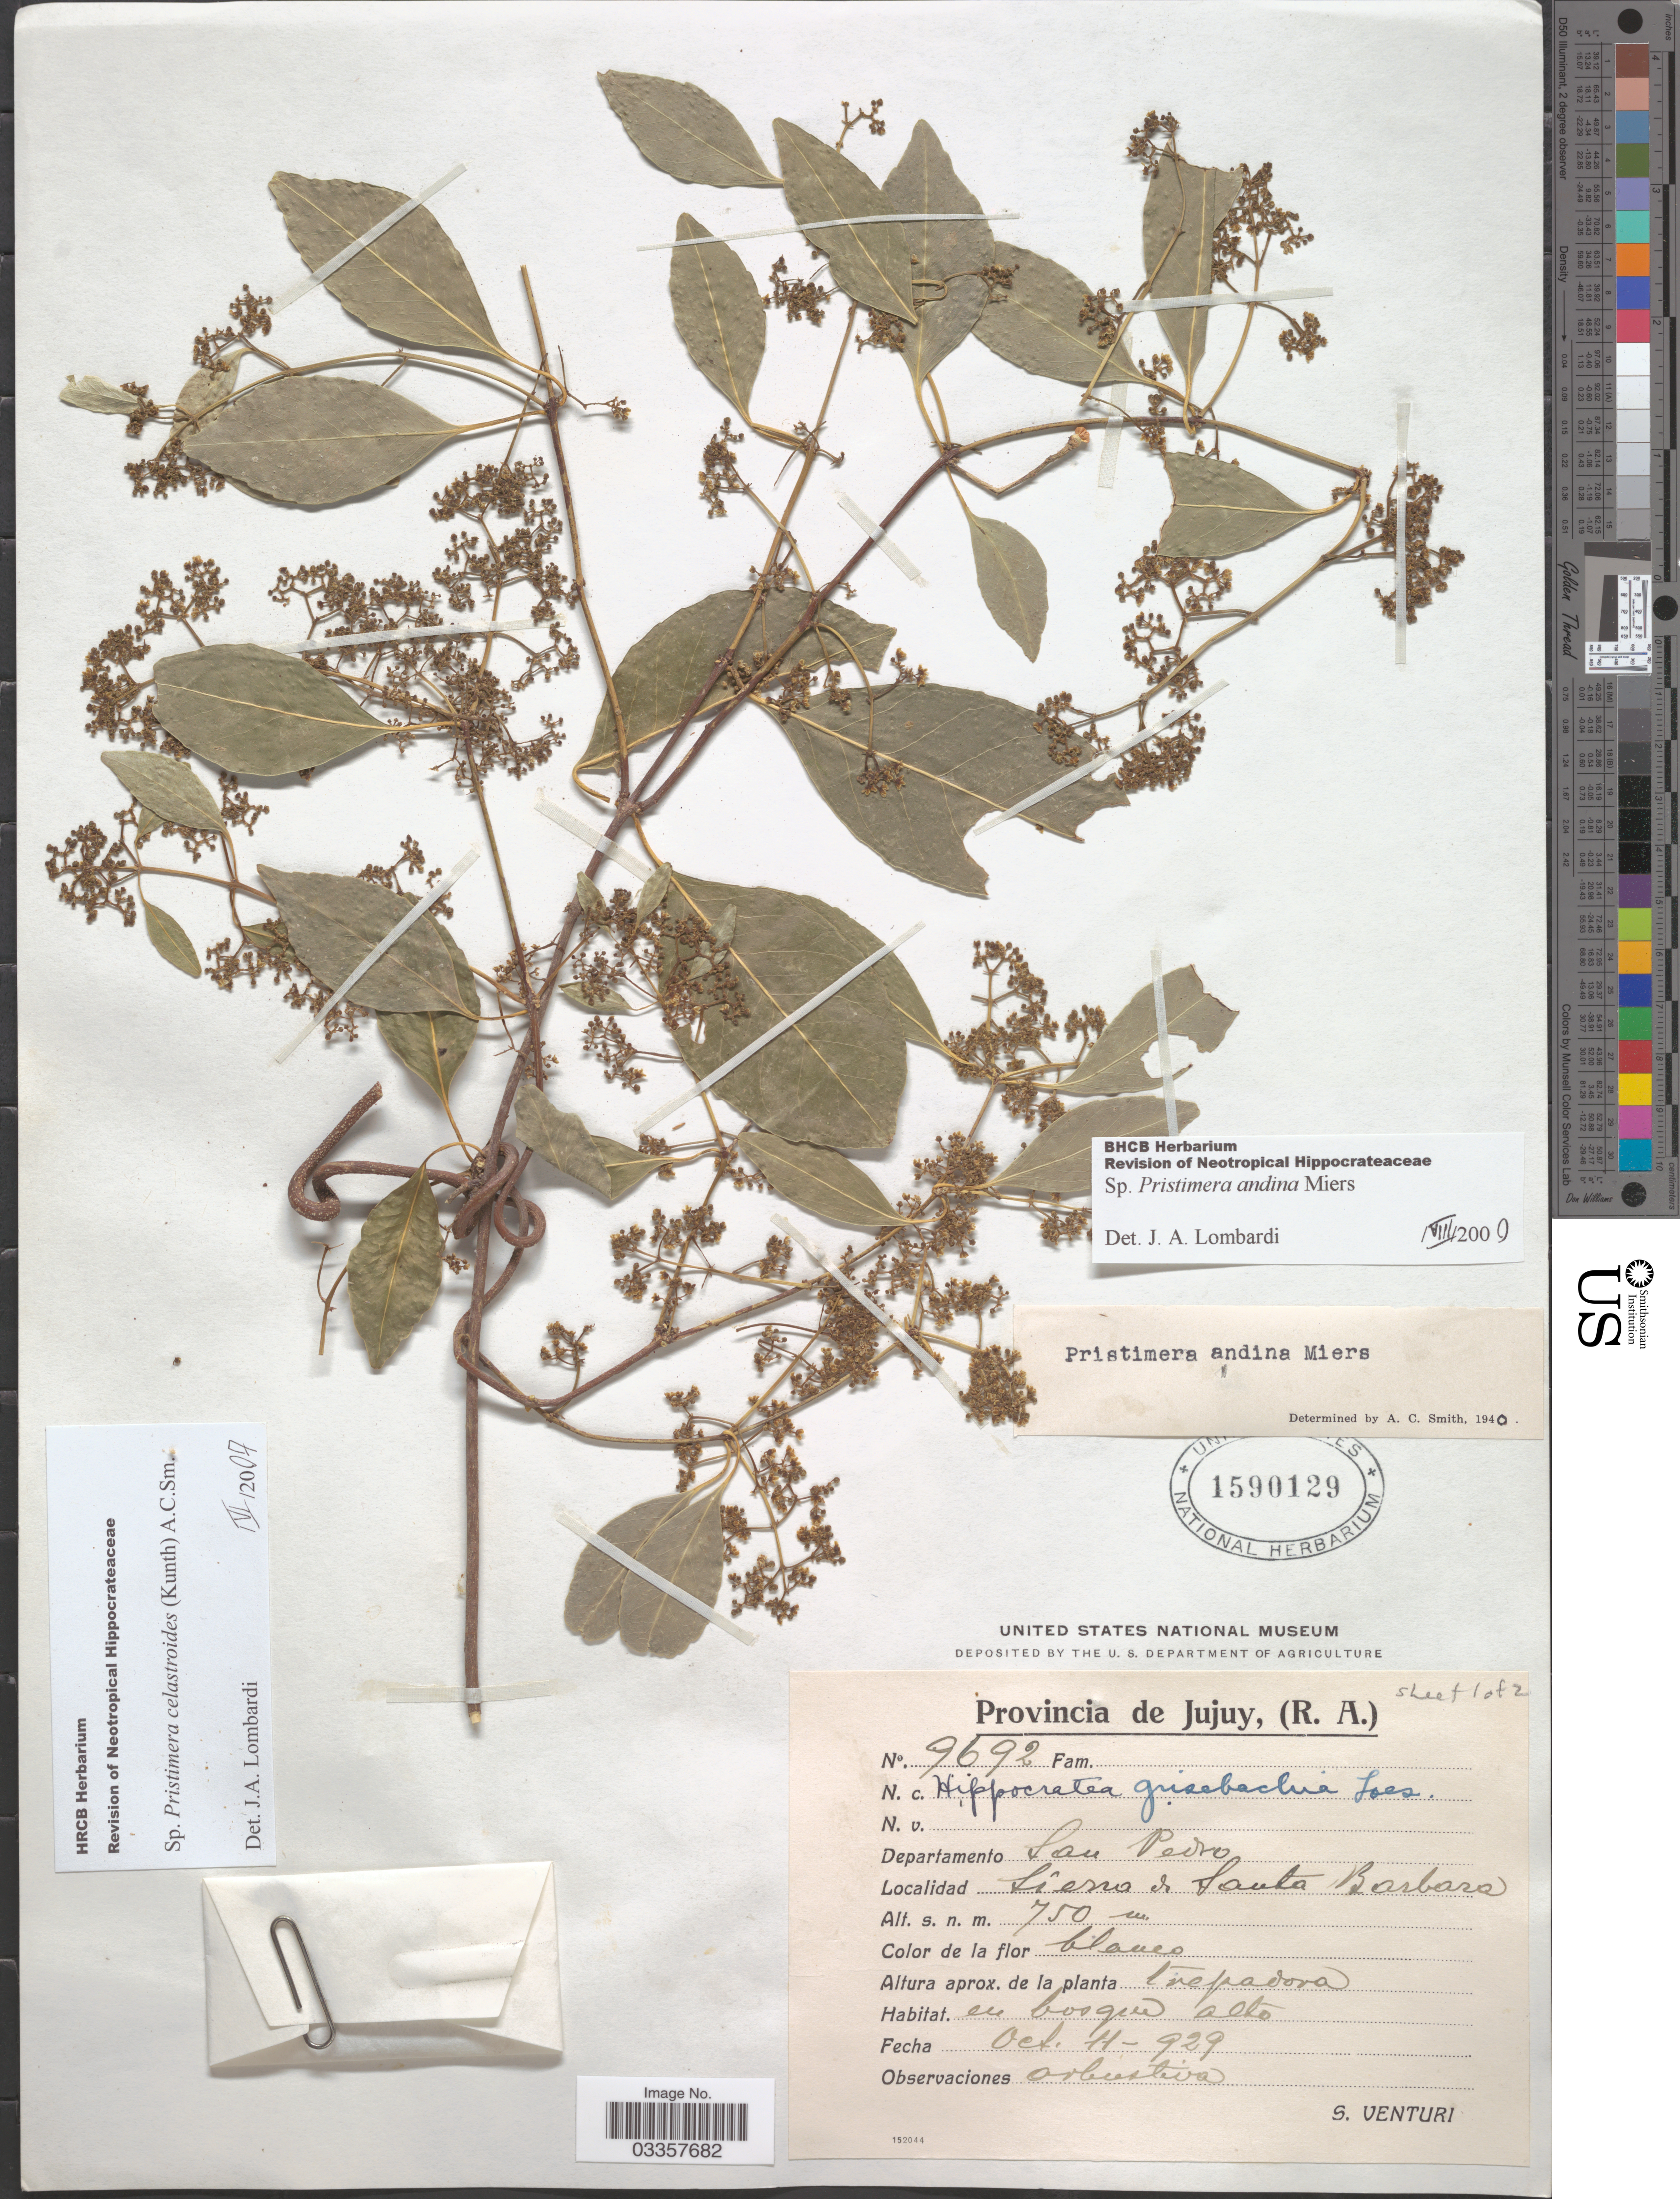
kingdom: Plantae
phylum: Tracheophyta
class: Magnoliopsida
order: Celastrales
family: Celastraceae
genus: Pristimera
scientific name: Pristimera celastroides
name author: (Kunth) A.C. Sm.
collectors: S. Venturi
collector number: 9692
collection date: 1929-10-11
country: Argentina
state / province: Jujuy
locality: Departamento San Pedro. Sierra de Santa Barbara.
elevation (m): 750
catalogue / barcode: US 1590129